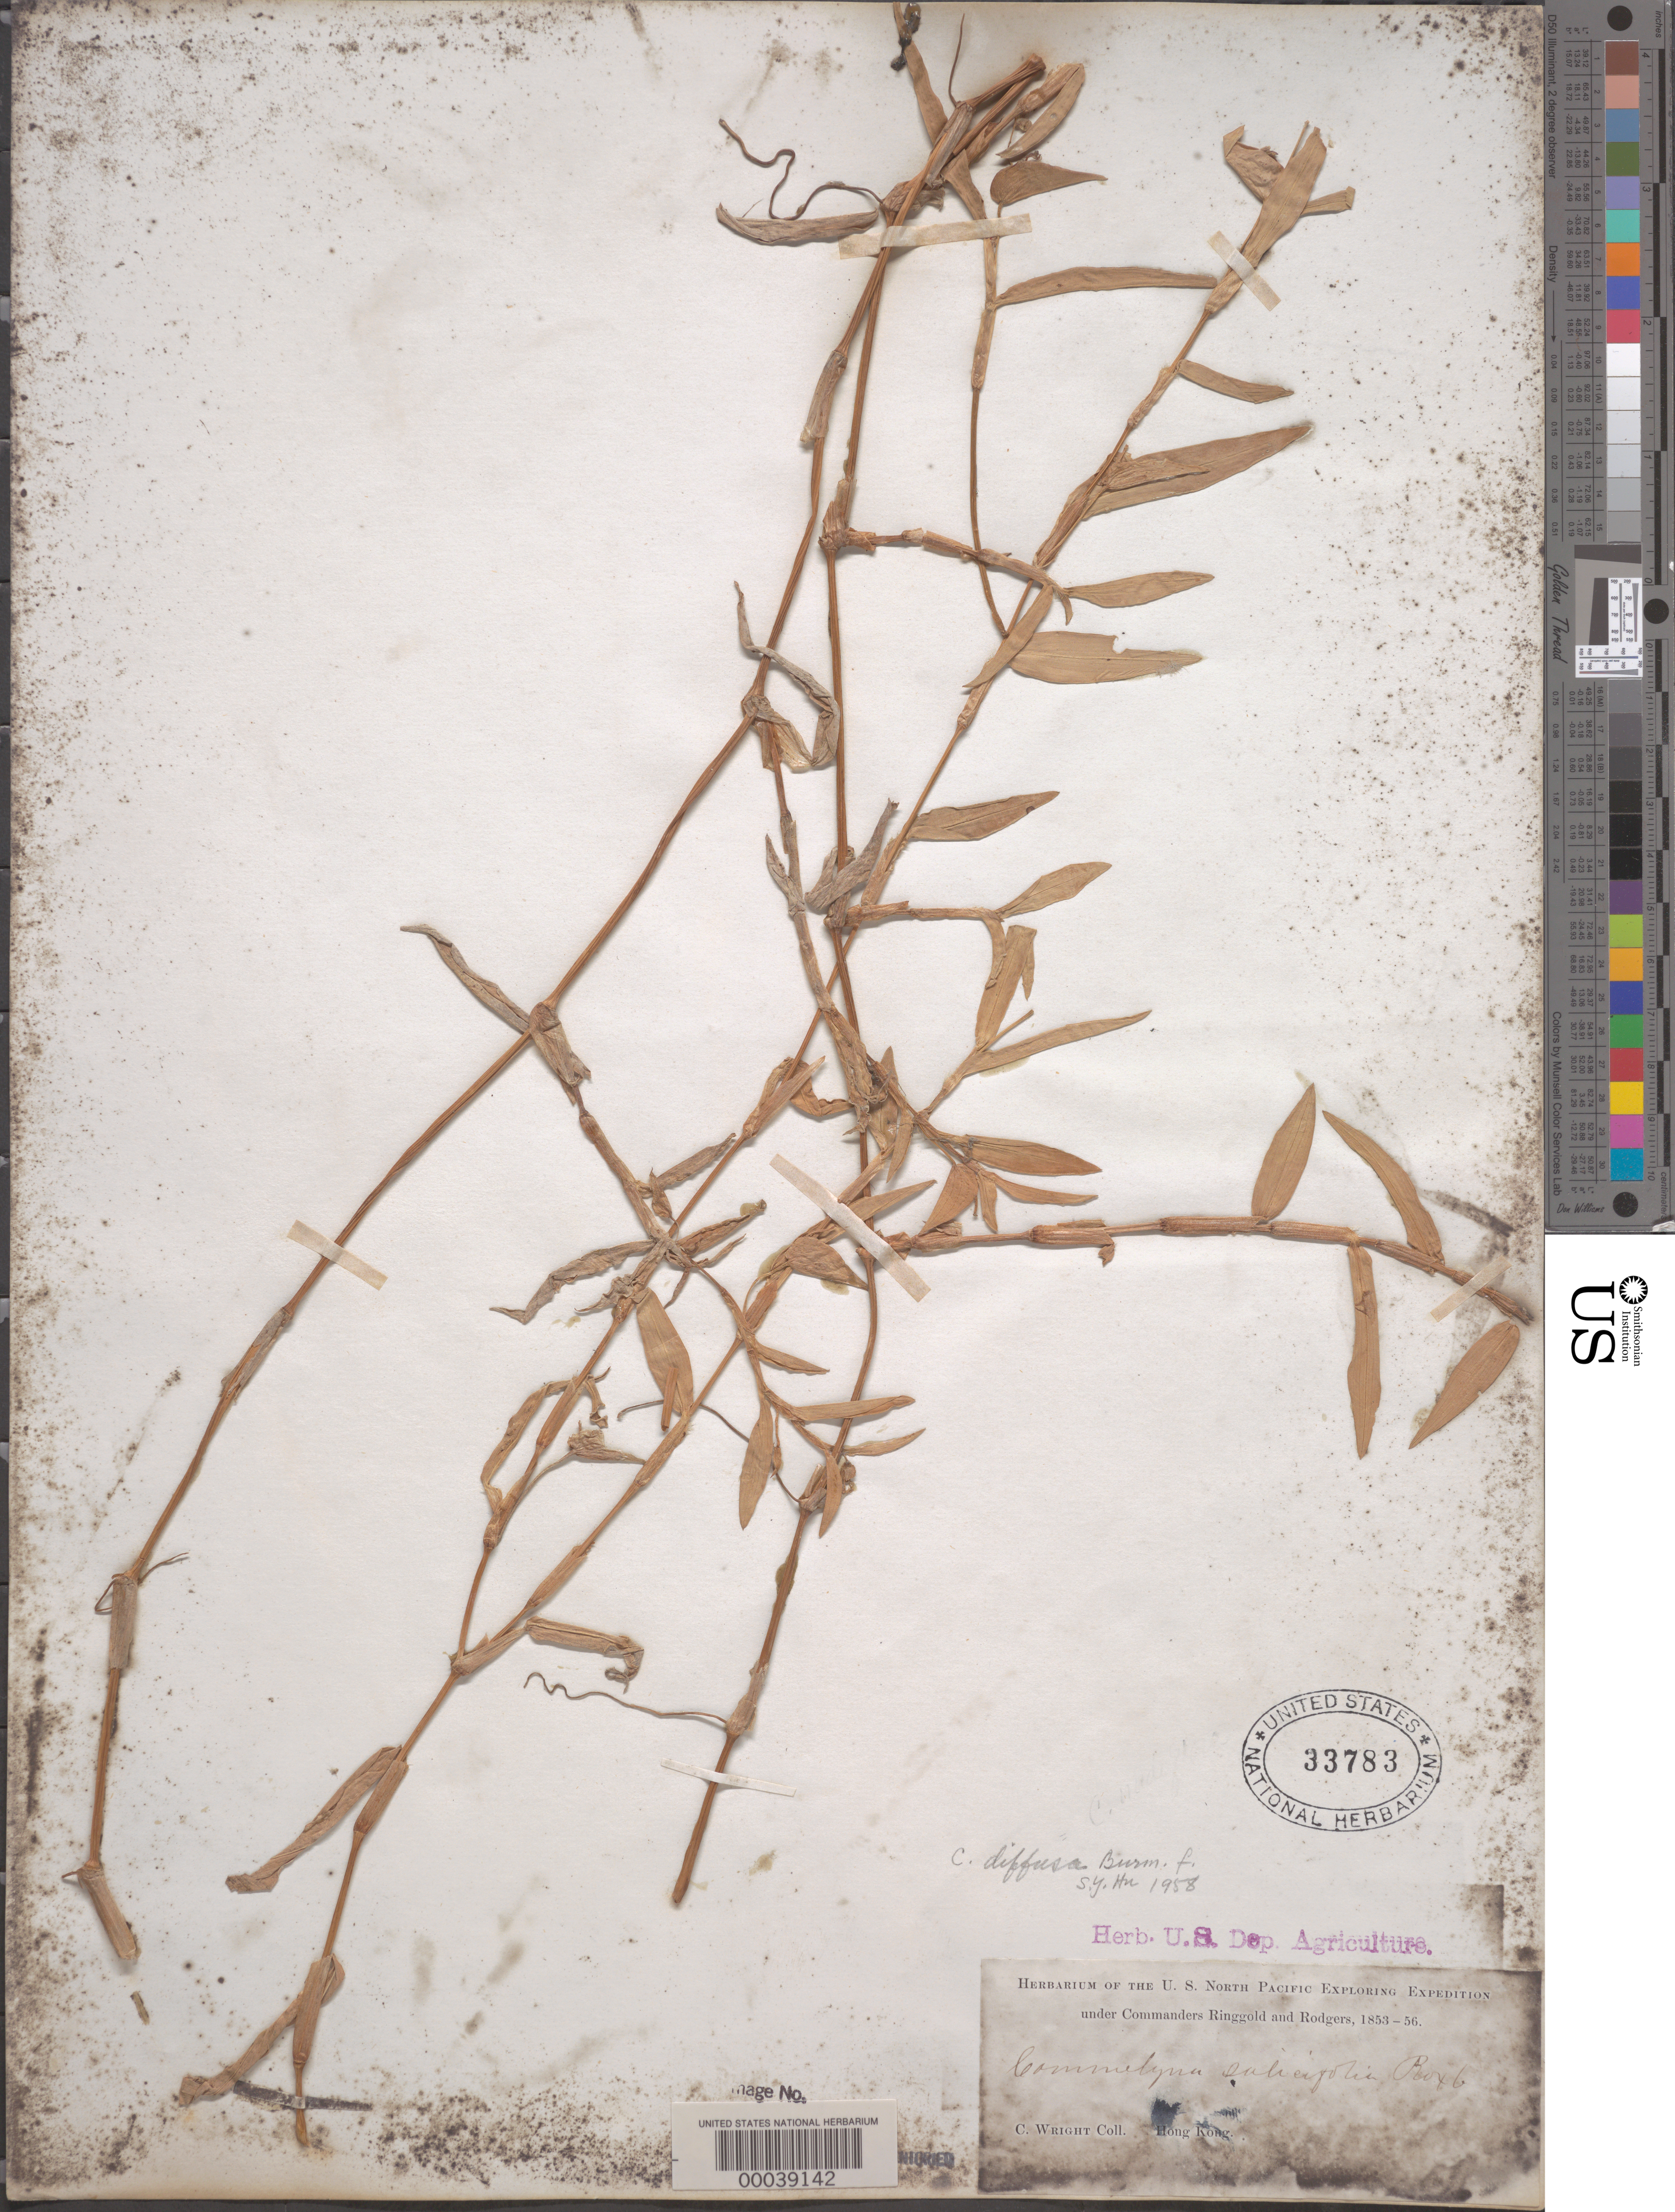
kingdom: Plantae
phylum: Tracheophyta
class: Liliopsida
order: Commelinales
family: Commelinaceae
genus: Commelina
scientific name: Commelina diffusa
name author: Burm. f.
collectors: C. Wright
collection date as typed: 1853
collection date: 1853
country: China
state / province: Hong Kong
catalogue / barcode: US 33783